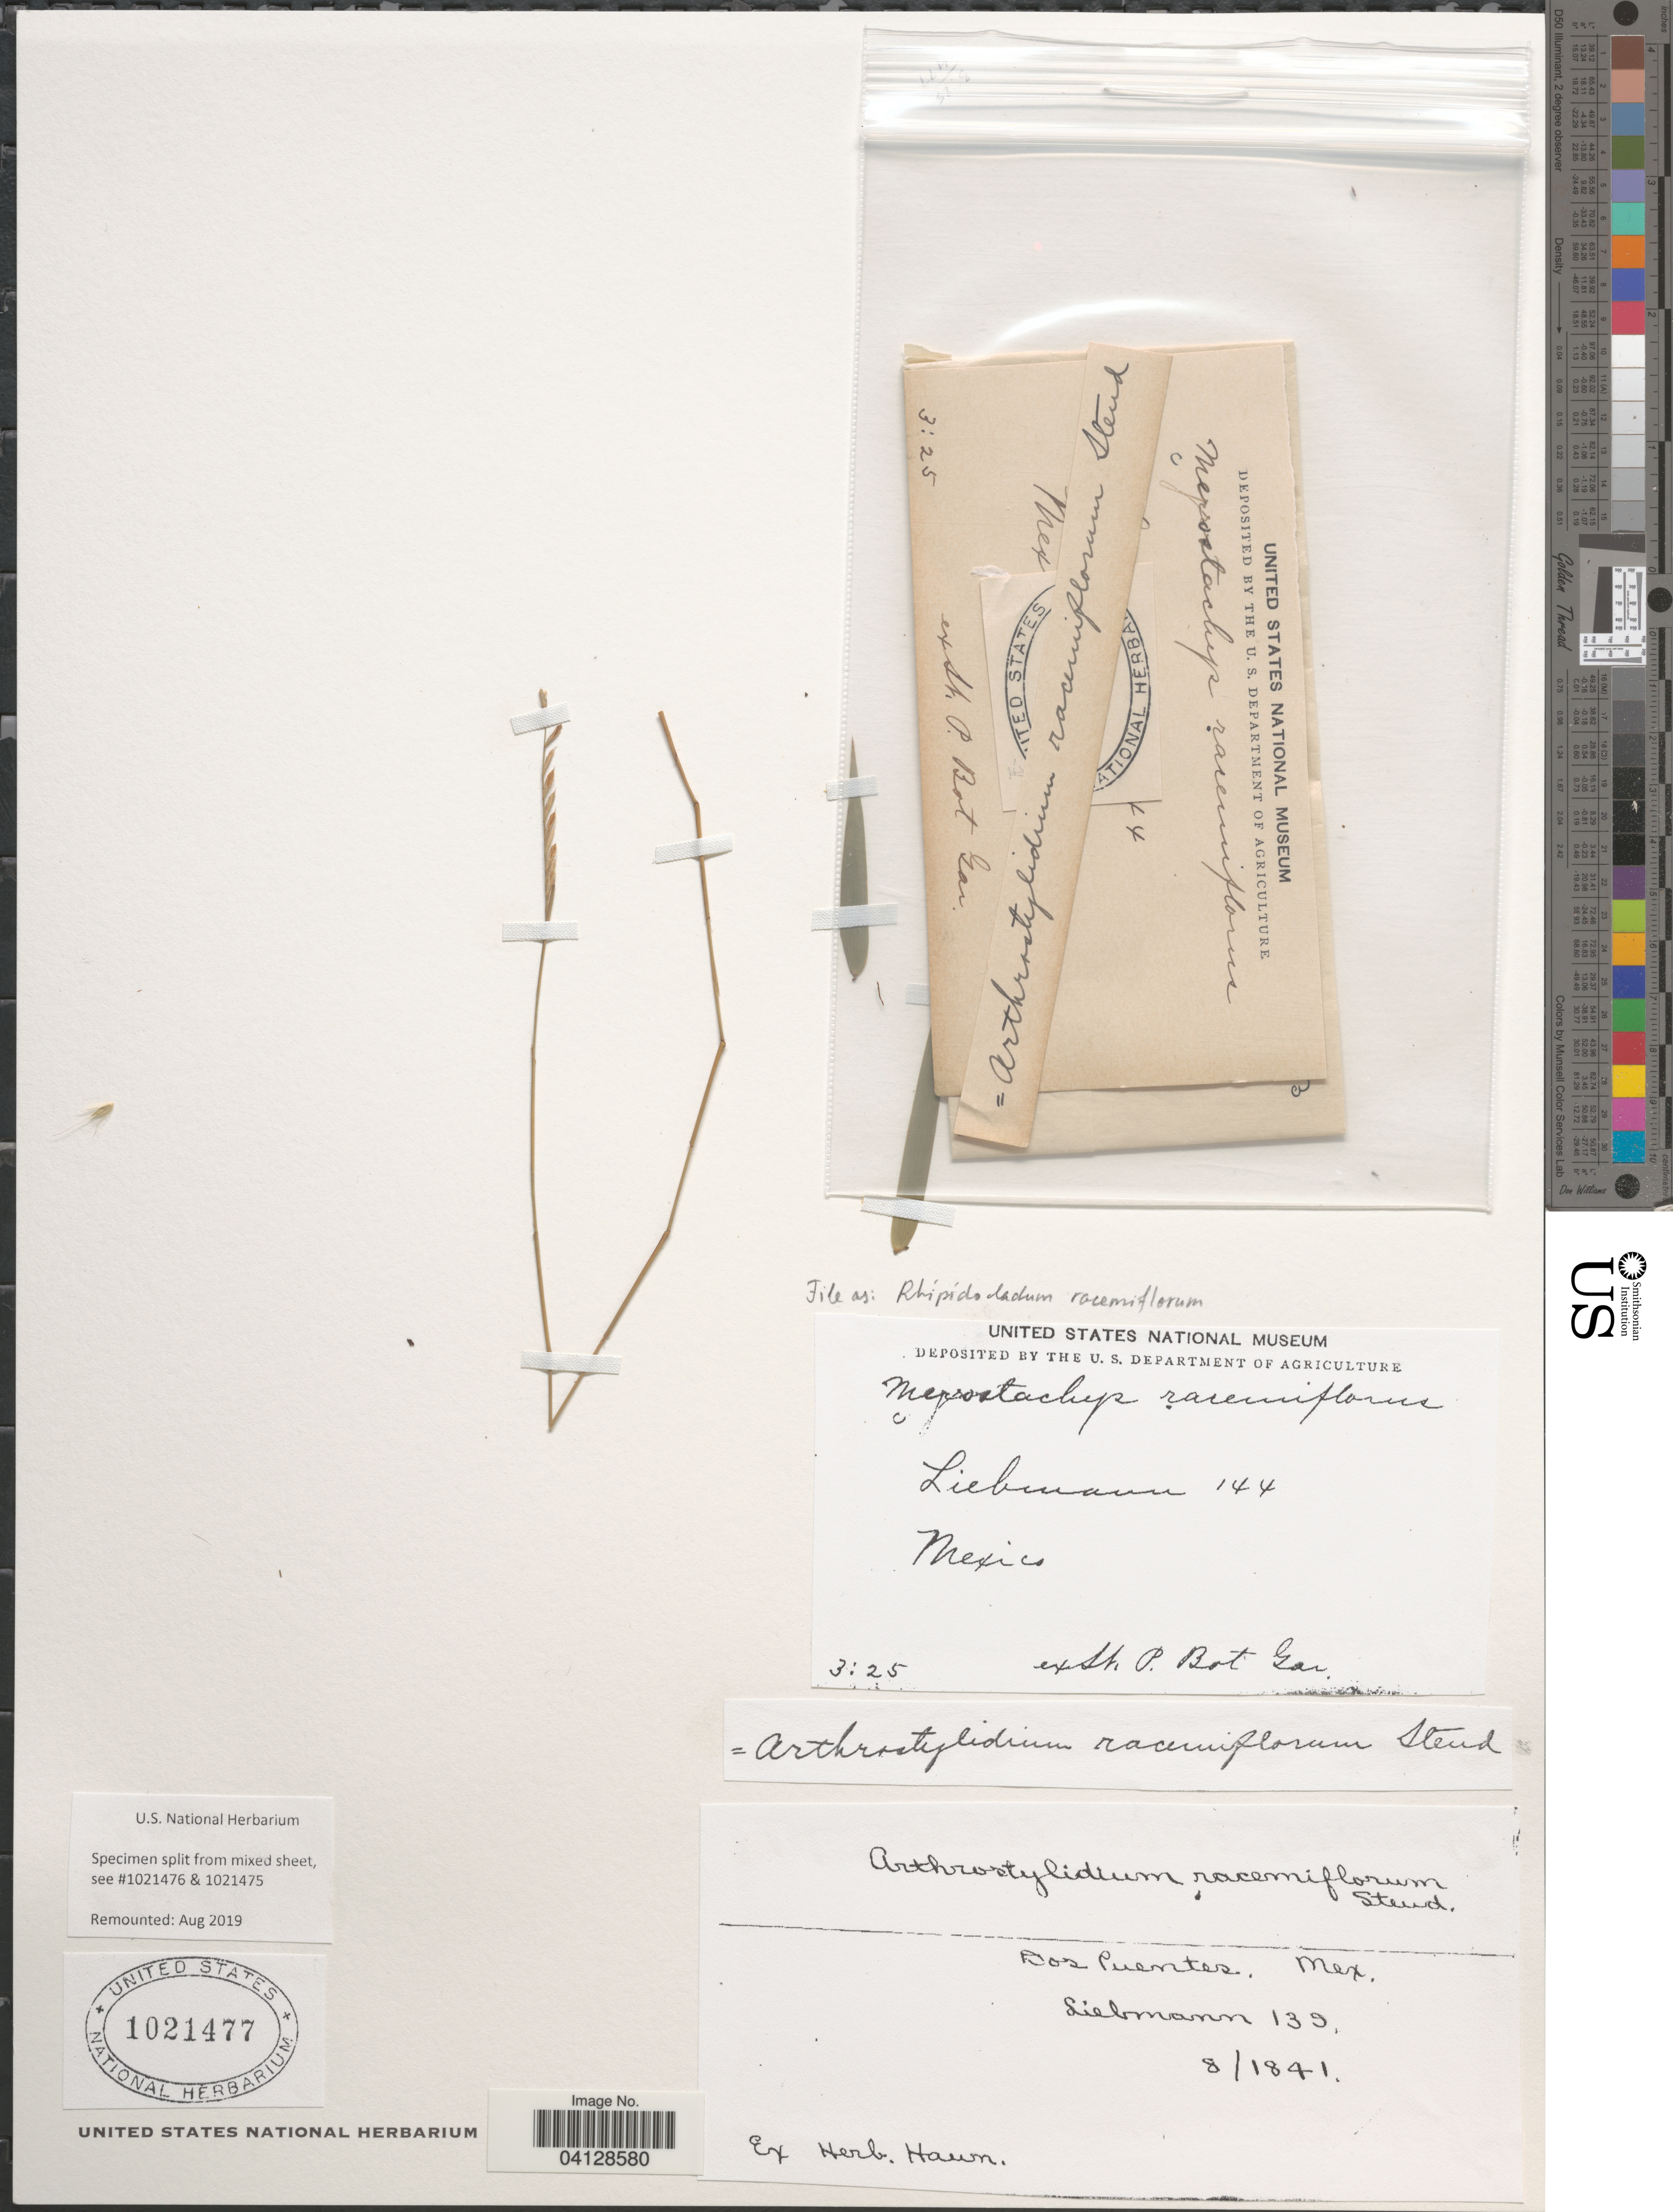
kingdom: Plantae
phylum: Tracheophyta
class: Liliopsida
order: Poales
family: Poaceae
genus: Arthrostylidium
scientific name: Arthrostylidium racemiflorum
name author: Steud.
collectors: Liebmann, --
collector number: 139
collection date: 1841-08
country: Mexico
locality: Dos Puentes.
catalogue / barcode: US 1021477